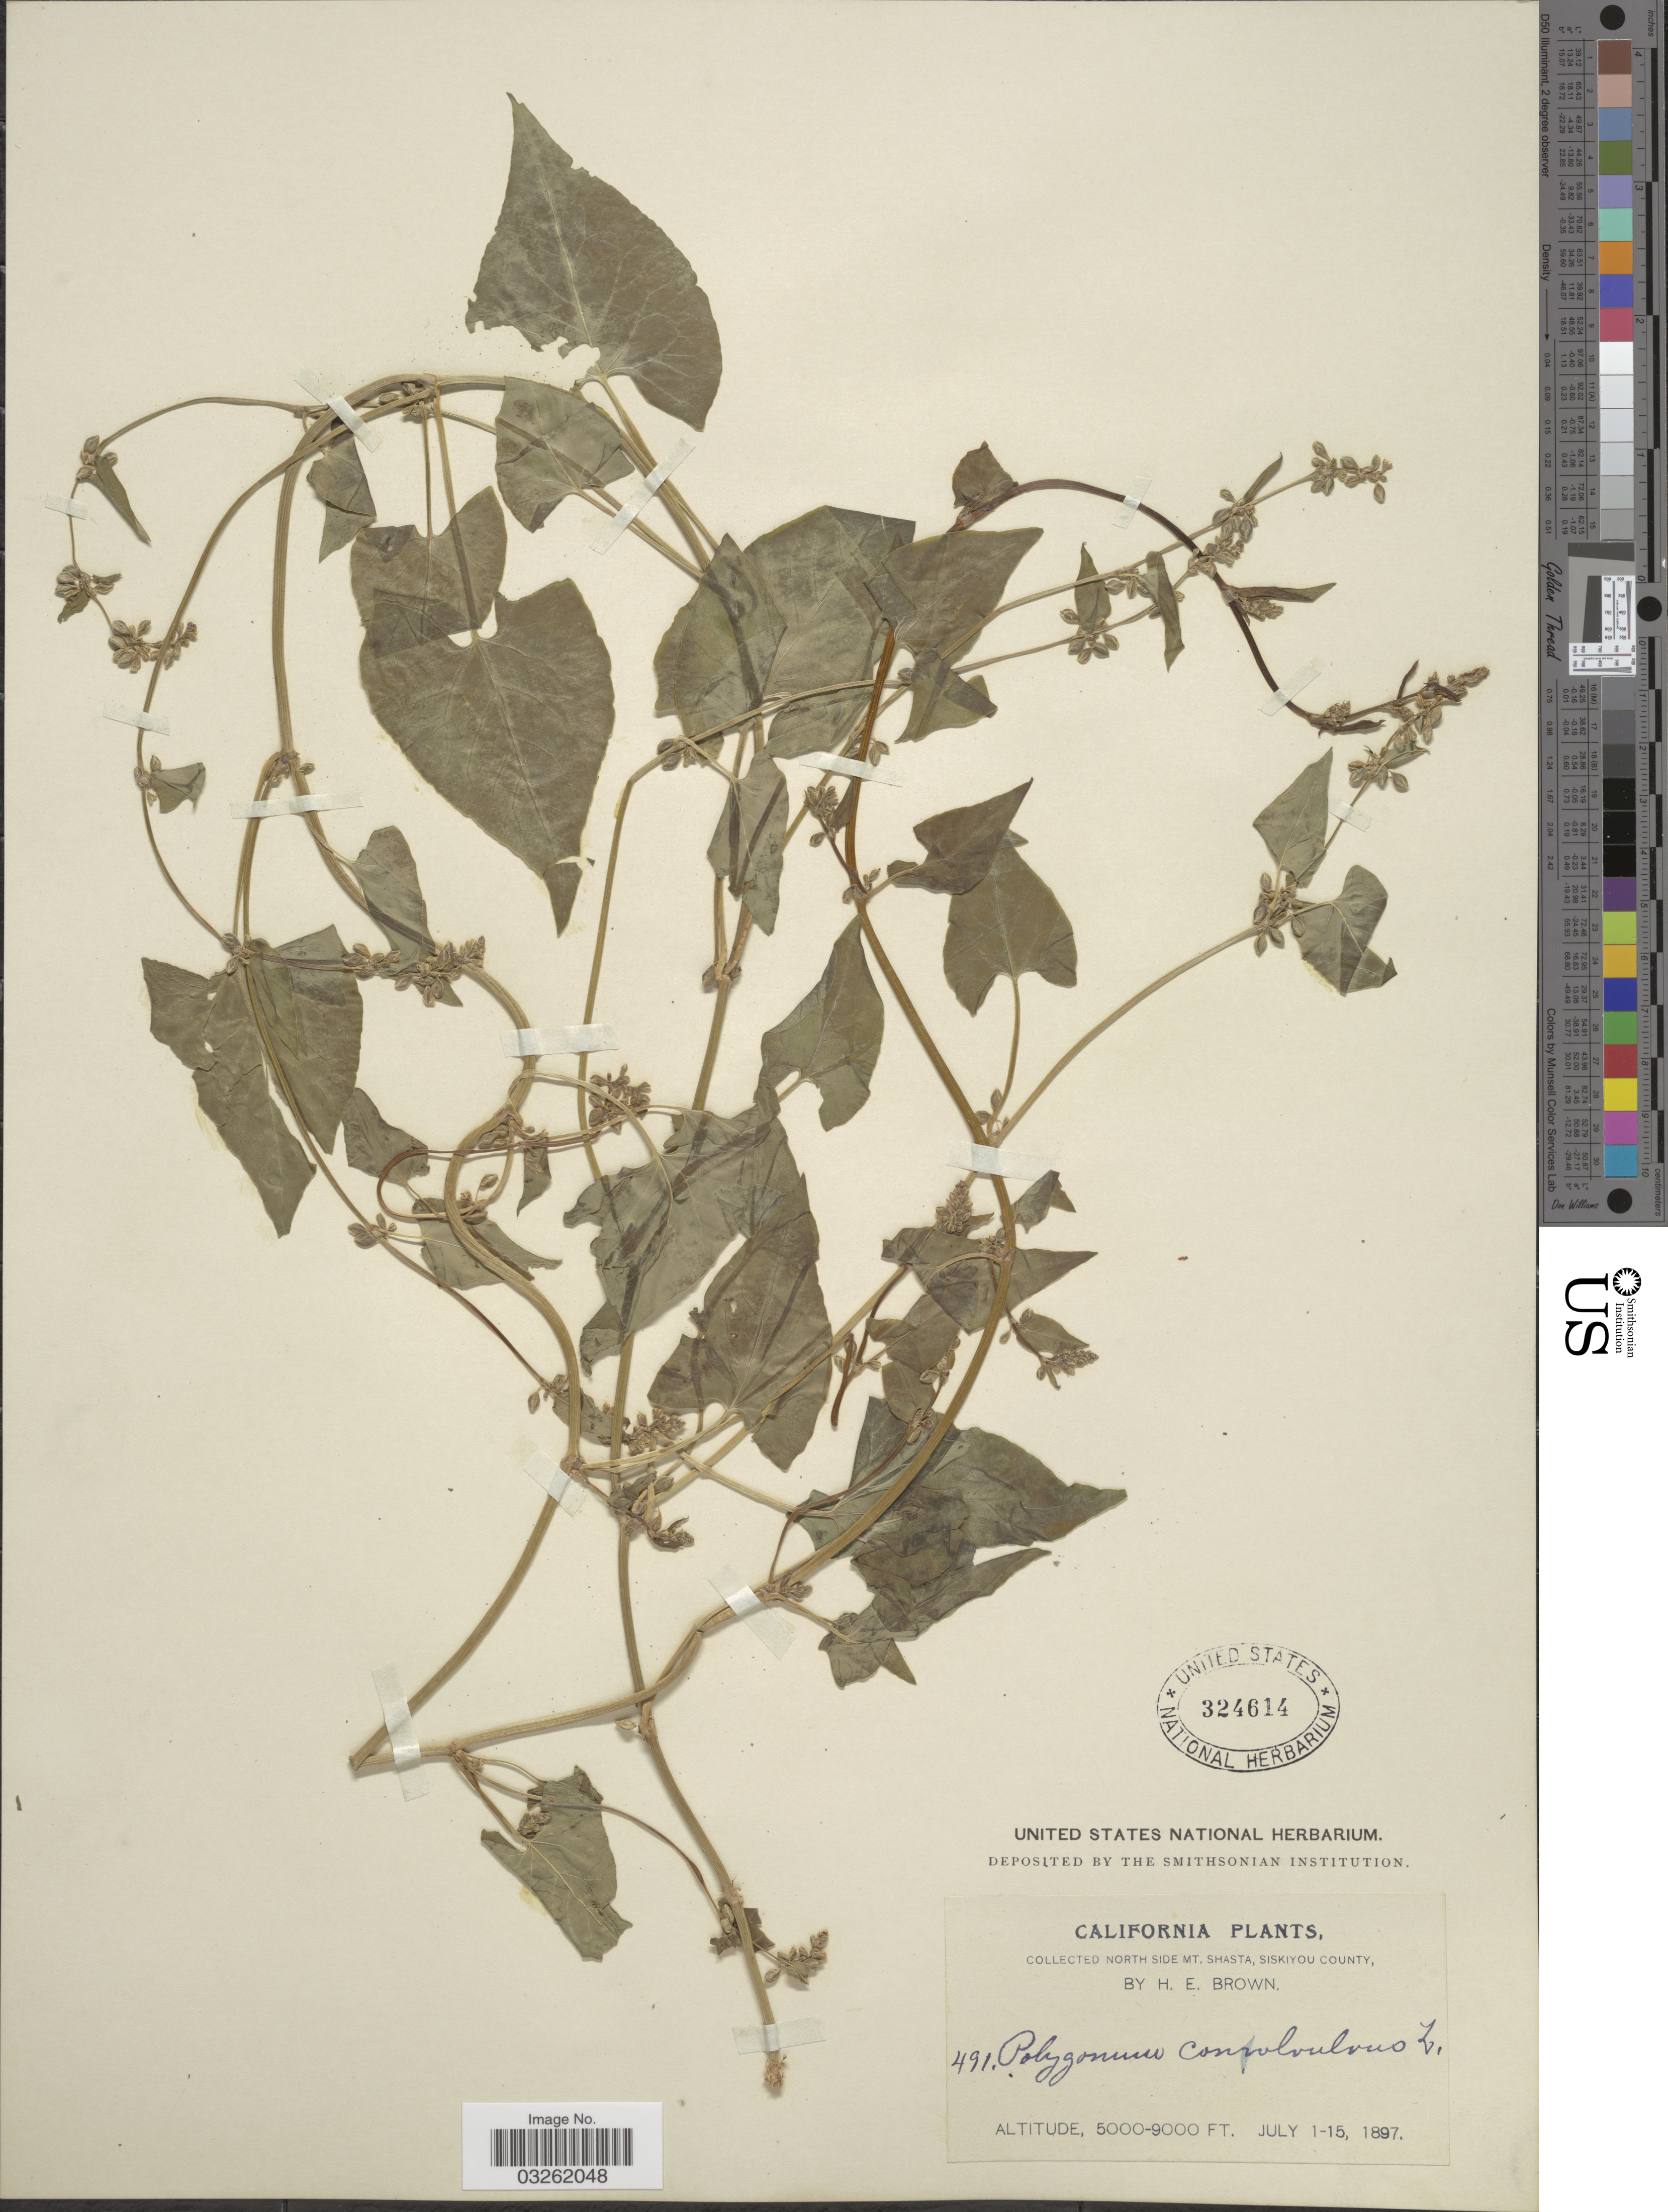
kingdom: Plantae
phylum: Tracheophyta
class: Magnoliopsida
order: Caryophyllales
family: Polygonaceae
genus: Fallopia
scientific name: Fallopia convolvulus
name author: (L.) Á. Löve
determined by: Strong, M. T., (US), Smithsonian Institution - National Museum of Natural History (UNITED STATES)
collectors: H. E. Brown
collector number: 491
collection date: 1897-07-01/1897-07-15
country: United States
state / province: California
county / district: Siskiyou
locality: North side Mt. Shasta, Siskiyou County.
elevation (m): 1524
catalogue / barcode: US 324614